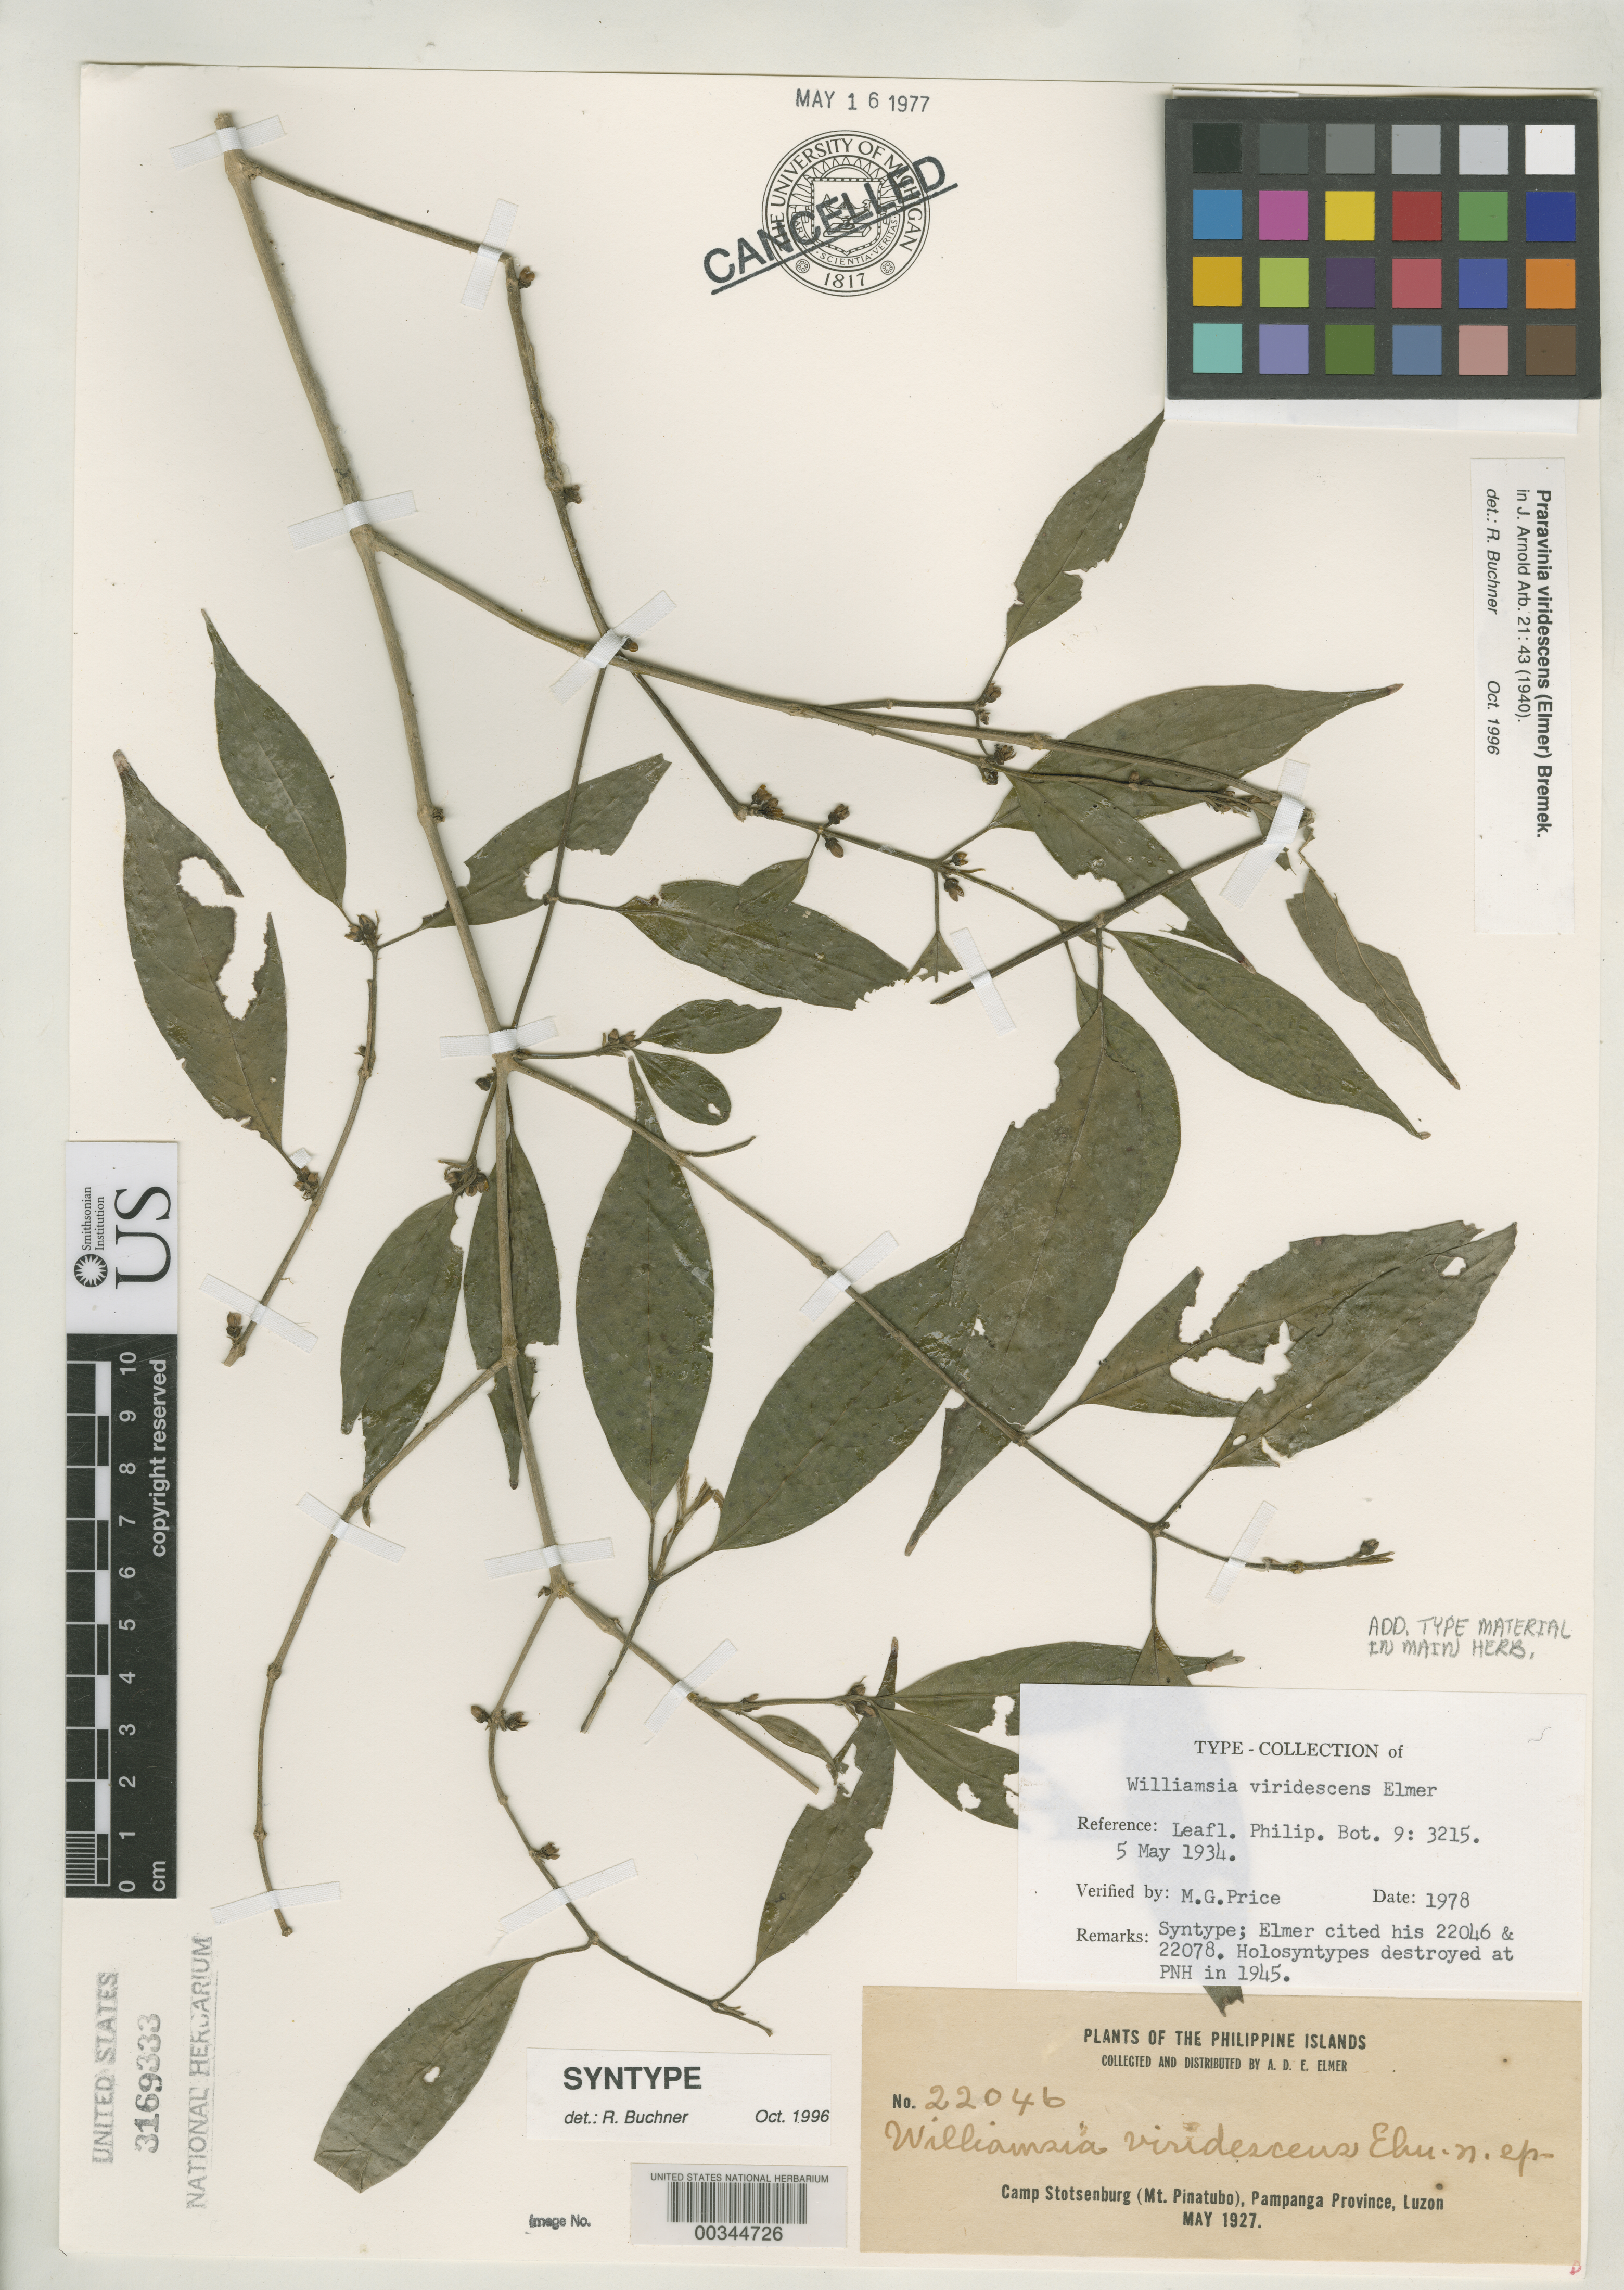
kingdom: Plantae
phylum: Tracheophyta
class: Magnoliopsida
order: Gentianales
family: Rubiaceae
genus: Williamsia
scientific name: Williamsia viridescens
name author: Elmer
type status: Isosyntype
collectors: A. D. E. Elmer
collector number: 22046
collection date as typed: May 1927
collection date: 1927-05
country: Philippines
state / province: Central Luzon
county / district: Pampanga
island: Luzon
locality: Camp Stotsenburg, Mt. Pinatubo.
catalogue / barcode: US 3169333